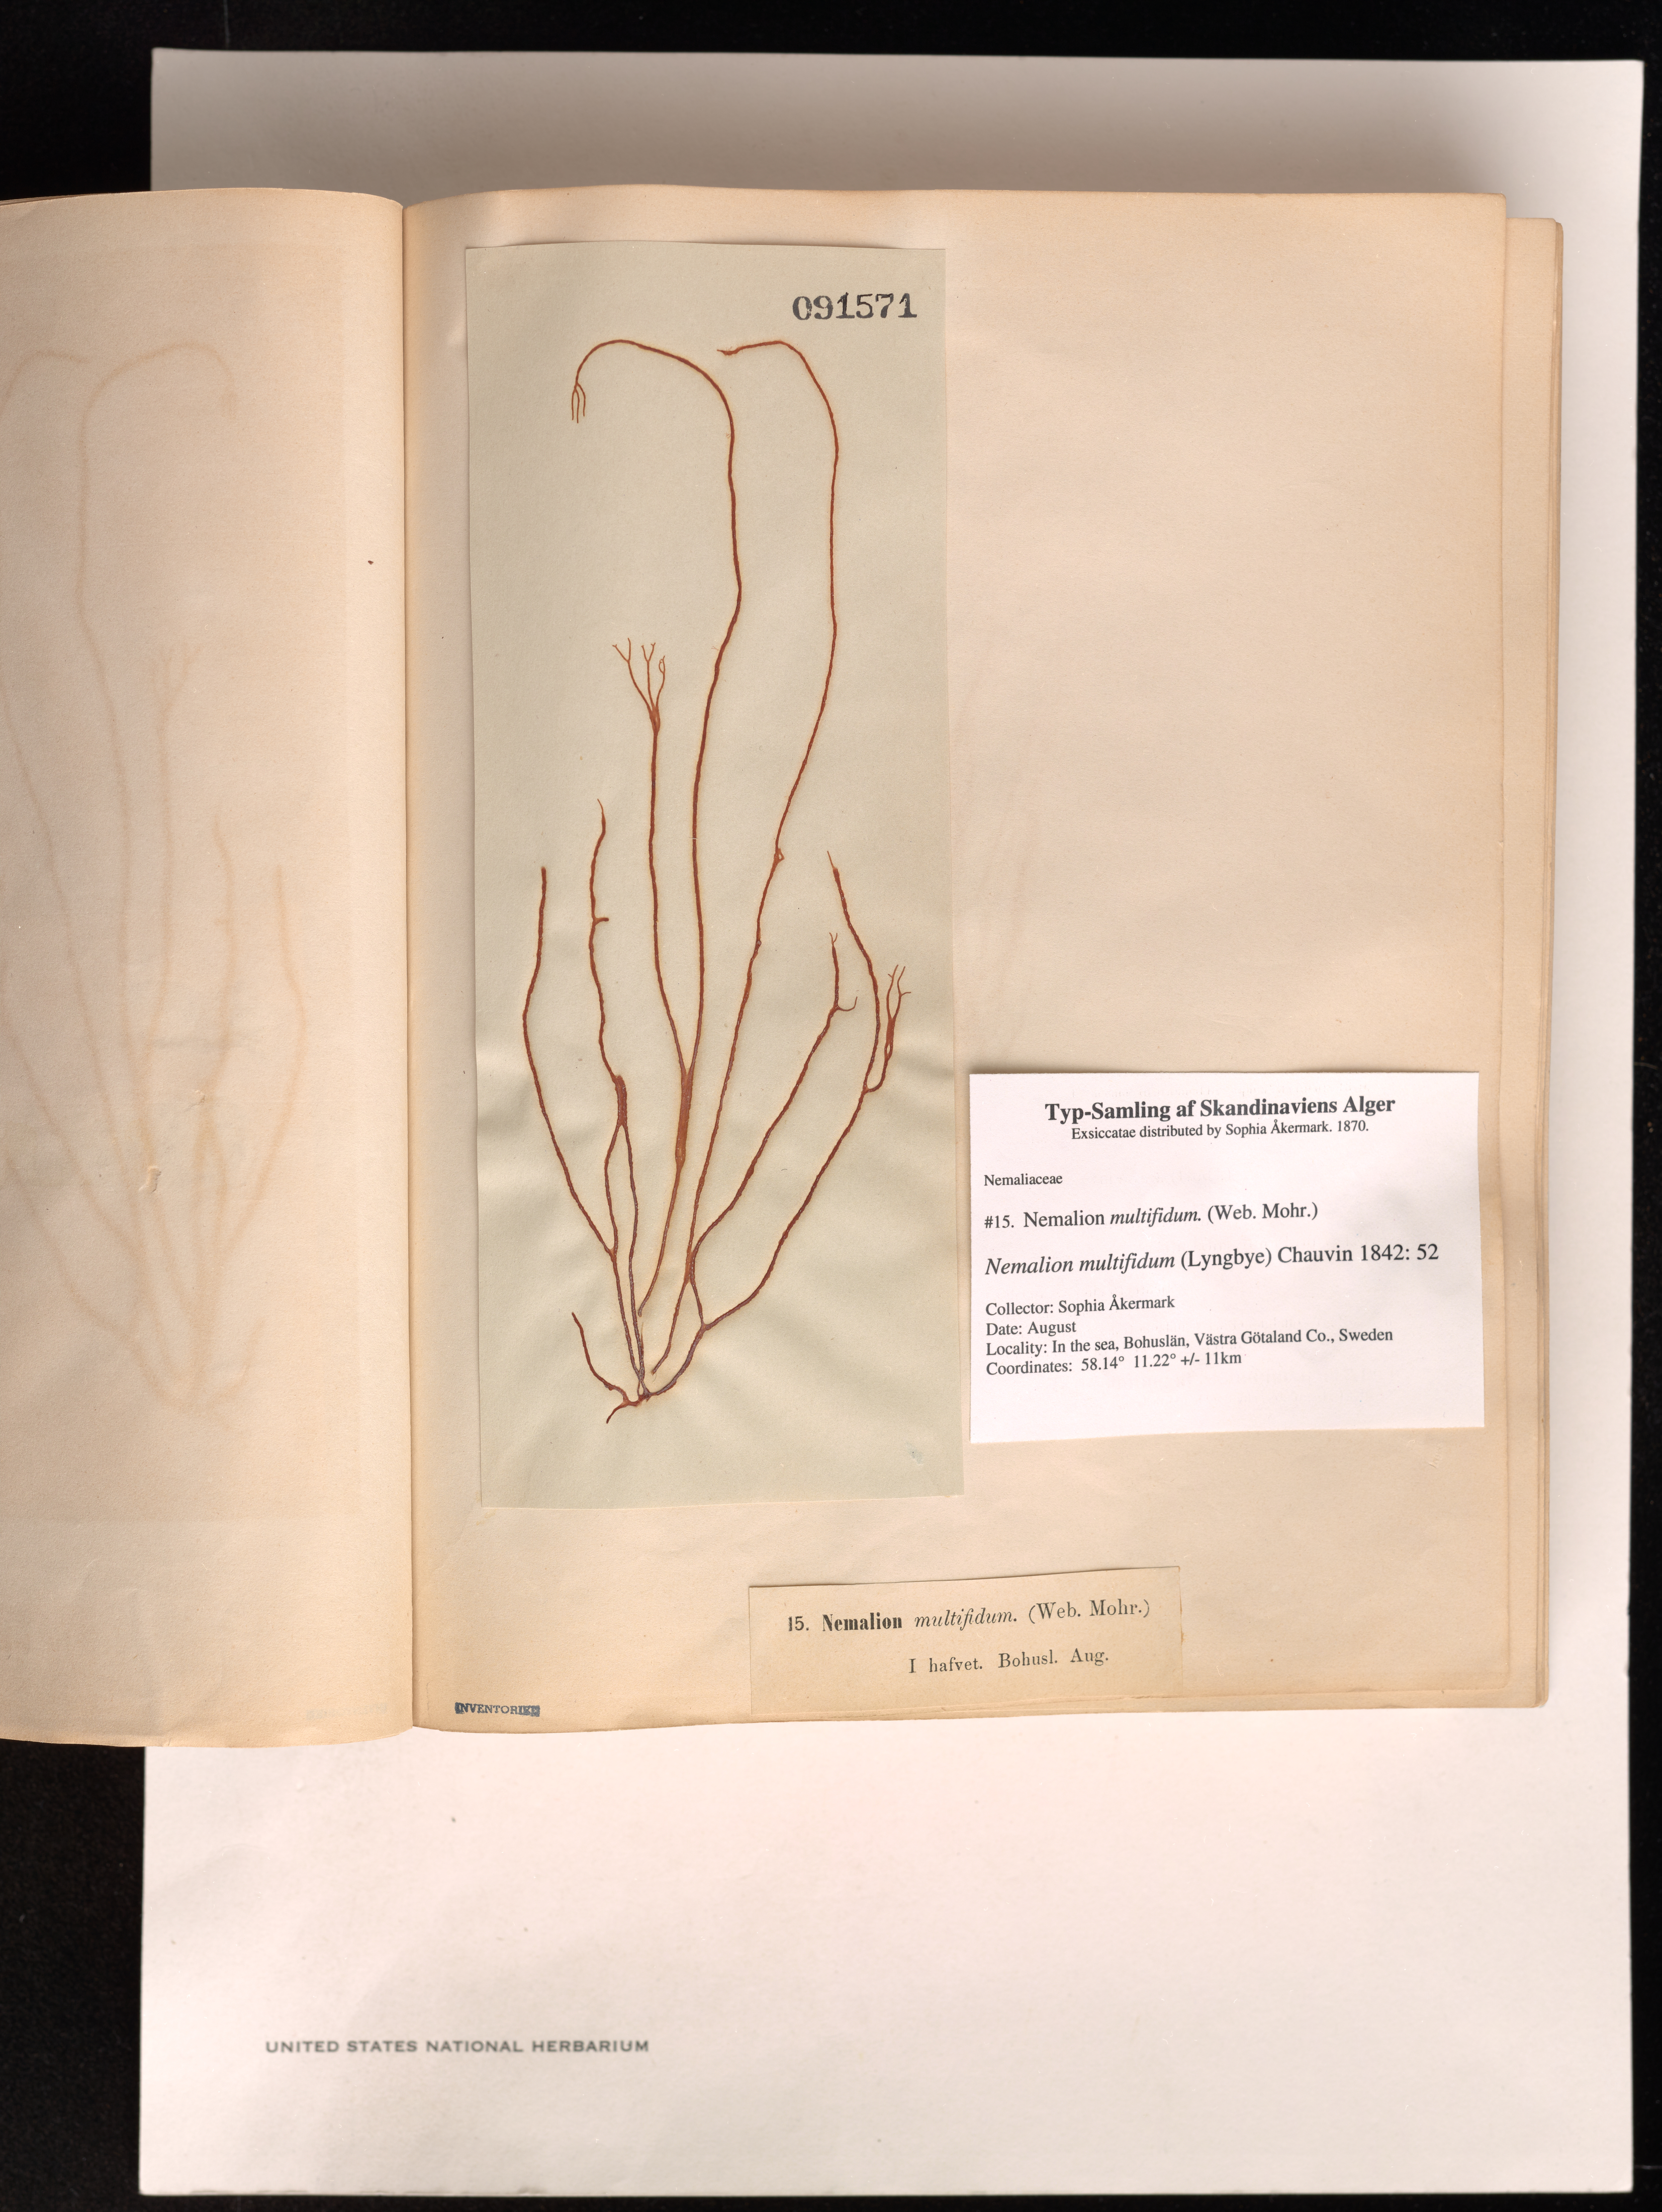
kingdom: Plantae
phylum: Rhodophyta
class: Florideophyceae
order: Nemaliales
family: Nemaliaceae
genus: Nemalion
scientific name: Nemalion multifidum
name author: (Lyngb.) Chauvin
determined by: Algae name updating Project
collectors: S. Akermark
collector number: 15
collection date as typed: Aug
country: Sweden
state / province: Västra Götaland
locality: Bohuslan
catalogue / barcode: US 91571